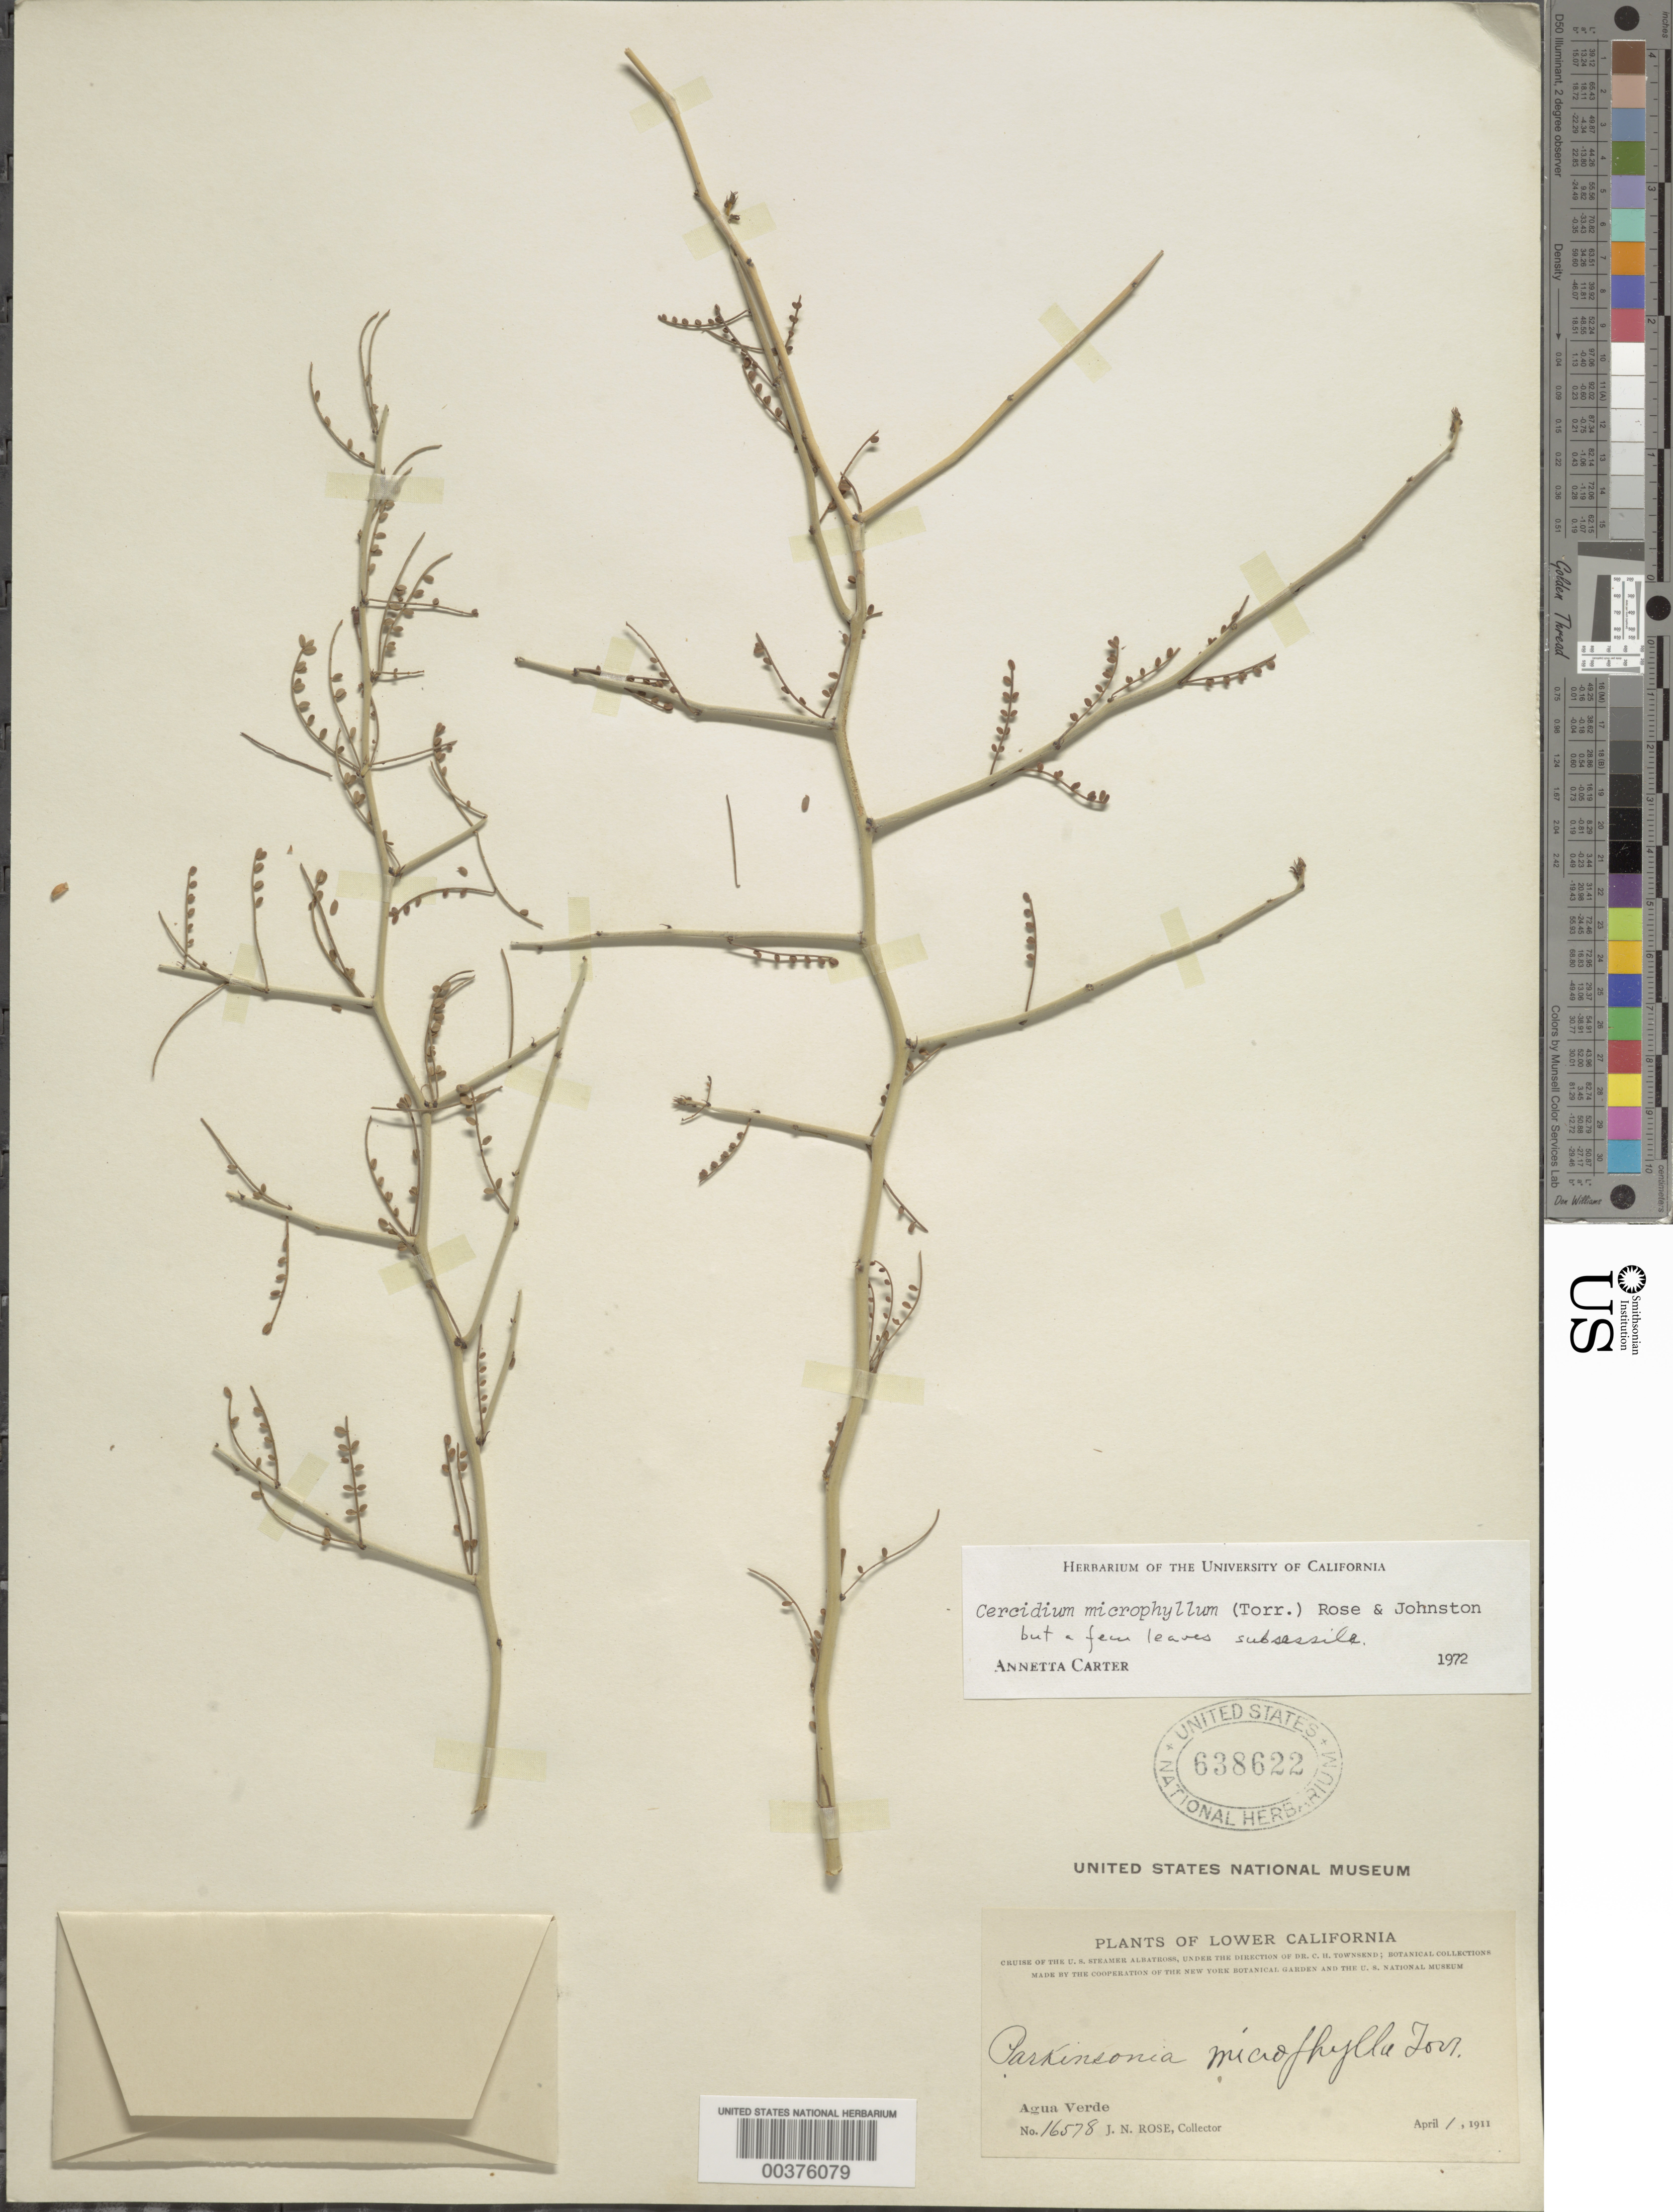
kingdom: Plantae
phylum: Tracheophyta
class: Magnoliopsida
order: Fabales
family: Fabaceae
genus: Parkinsonia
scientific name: Parkinsonia microphylla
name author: Torr.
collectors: J. N. Rose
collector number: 16578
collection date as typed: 01 Apr 1911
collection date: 1911-04-01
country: Mexico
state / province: Baja California Sur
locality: Agua Verde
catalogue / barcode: US 638622